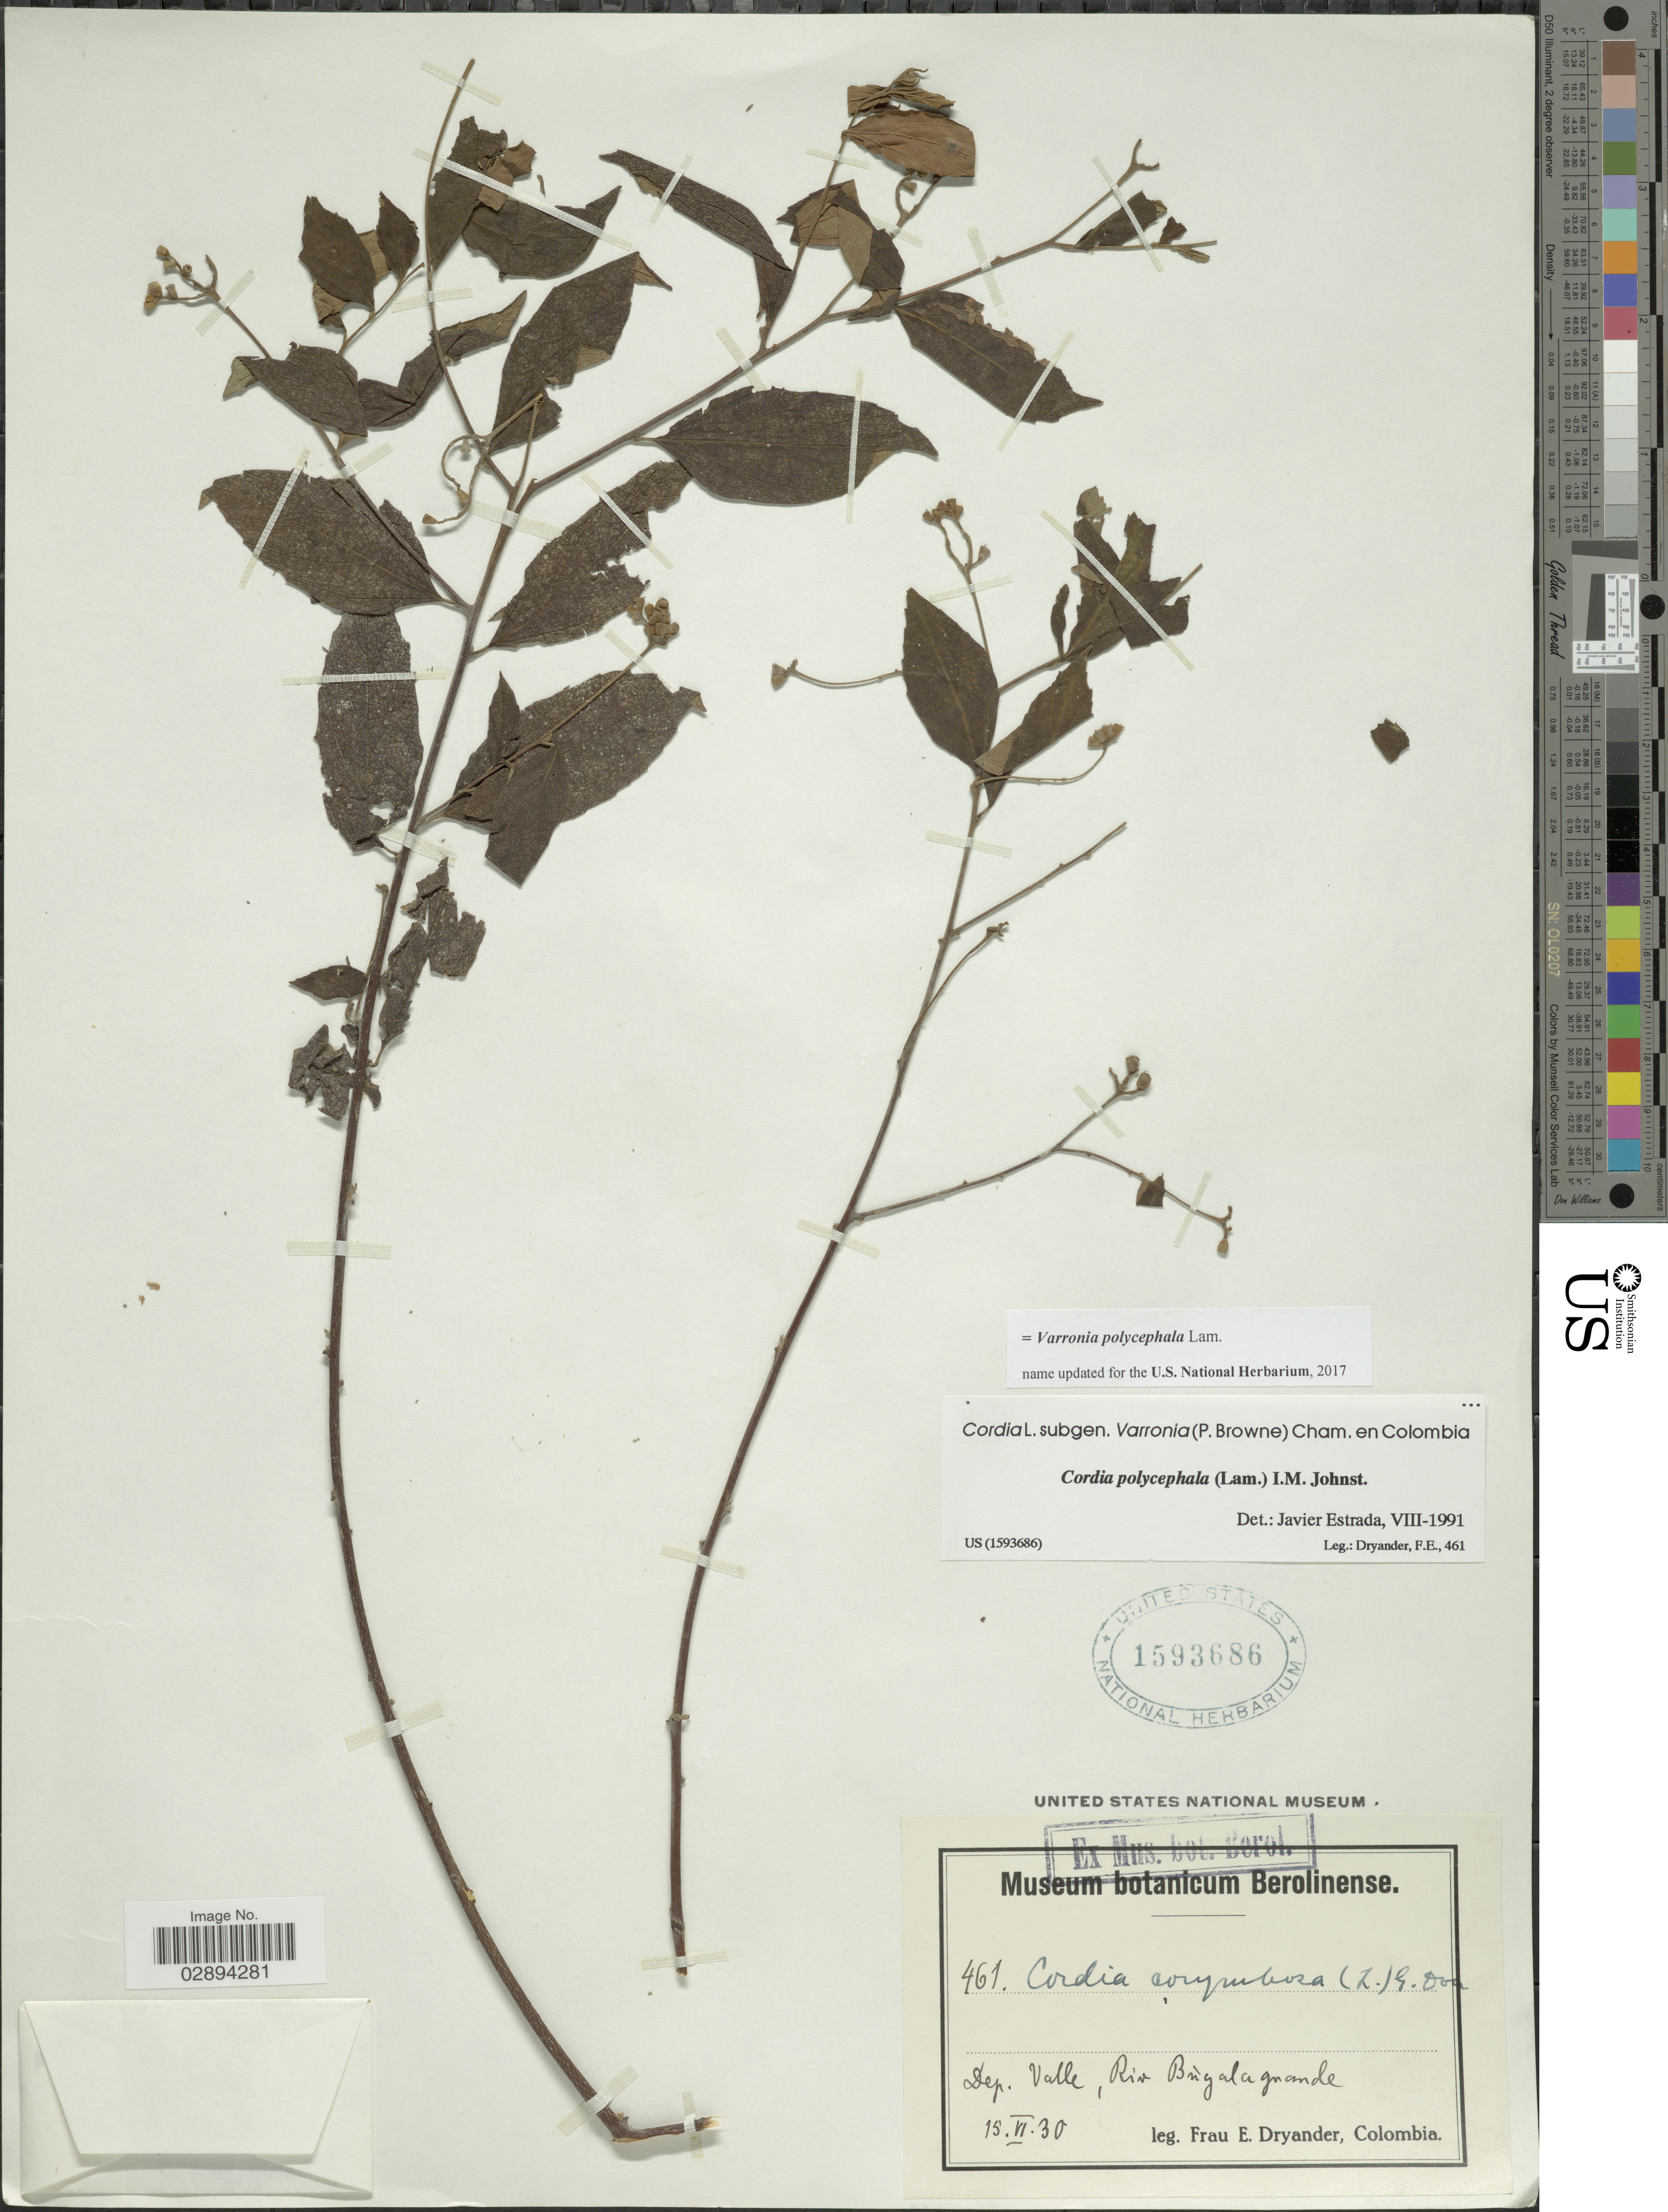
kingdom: Plantae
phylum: Tracheophyta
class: Magnoliopsida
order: Boraginales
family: Cordiaceae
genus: Varronia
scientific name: Varronia polycephala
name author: Lam.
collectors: F. Dryander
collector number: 461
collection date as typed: Transcribed d/m/y: 15/6/30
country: Colombia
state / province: Valle del Cauca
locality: Dep. Valle, Rio Bügalagrande.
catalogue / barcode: US 1593686